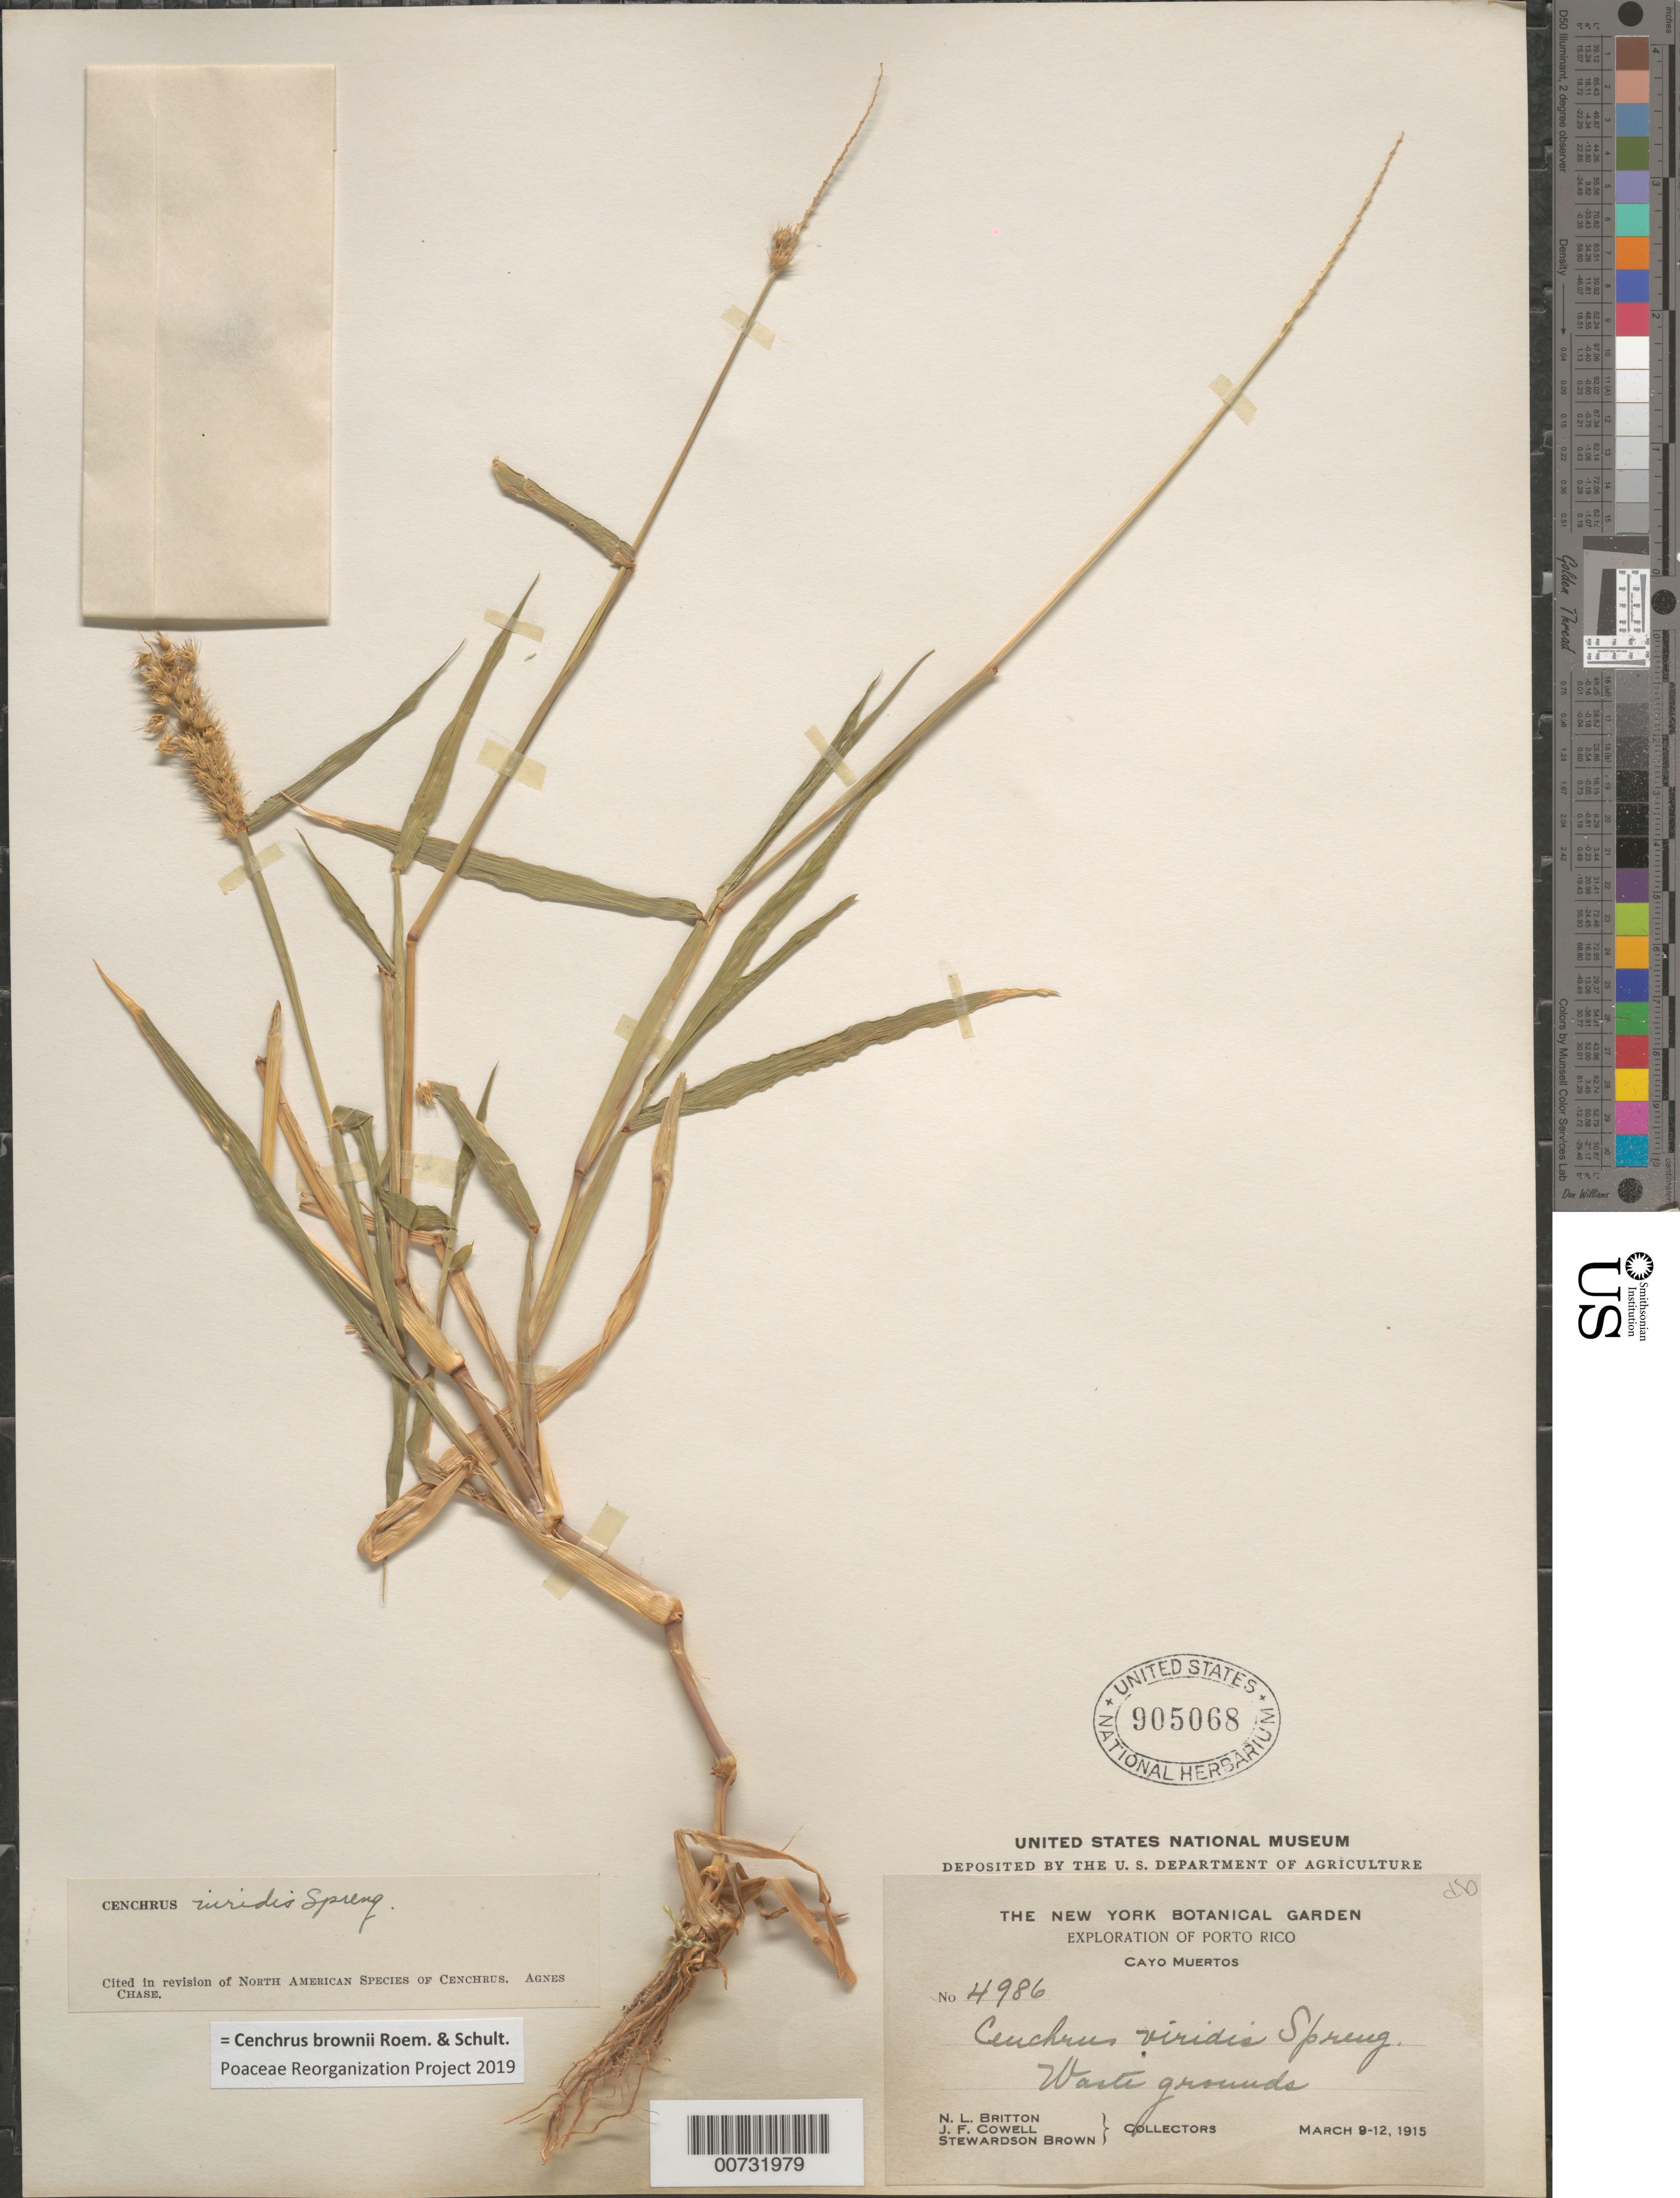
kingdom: Plantae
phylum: Tracheophyta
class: Liliopsida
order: Poales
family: Poaceae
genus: Cenchrus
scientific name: Cenchrus brownii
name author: Roem. & Schult.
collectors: N. Britton, J. F. Cowell & S. Brown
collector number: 4986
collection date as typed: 09 Mar 1915 to 12 Mar 1915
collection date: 1915-03-09/1915-03-12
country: Puerto Rico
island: Caja de Muerto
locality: Cayo Muertos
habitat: Waste grounds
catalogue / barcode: US 905068